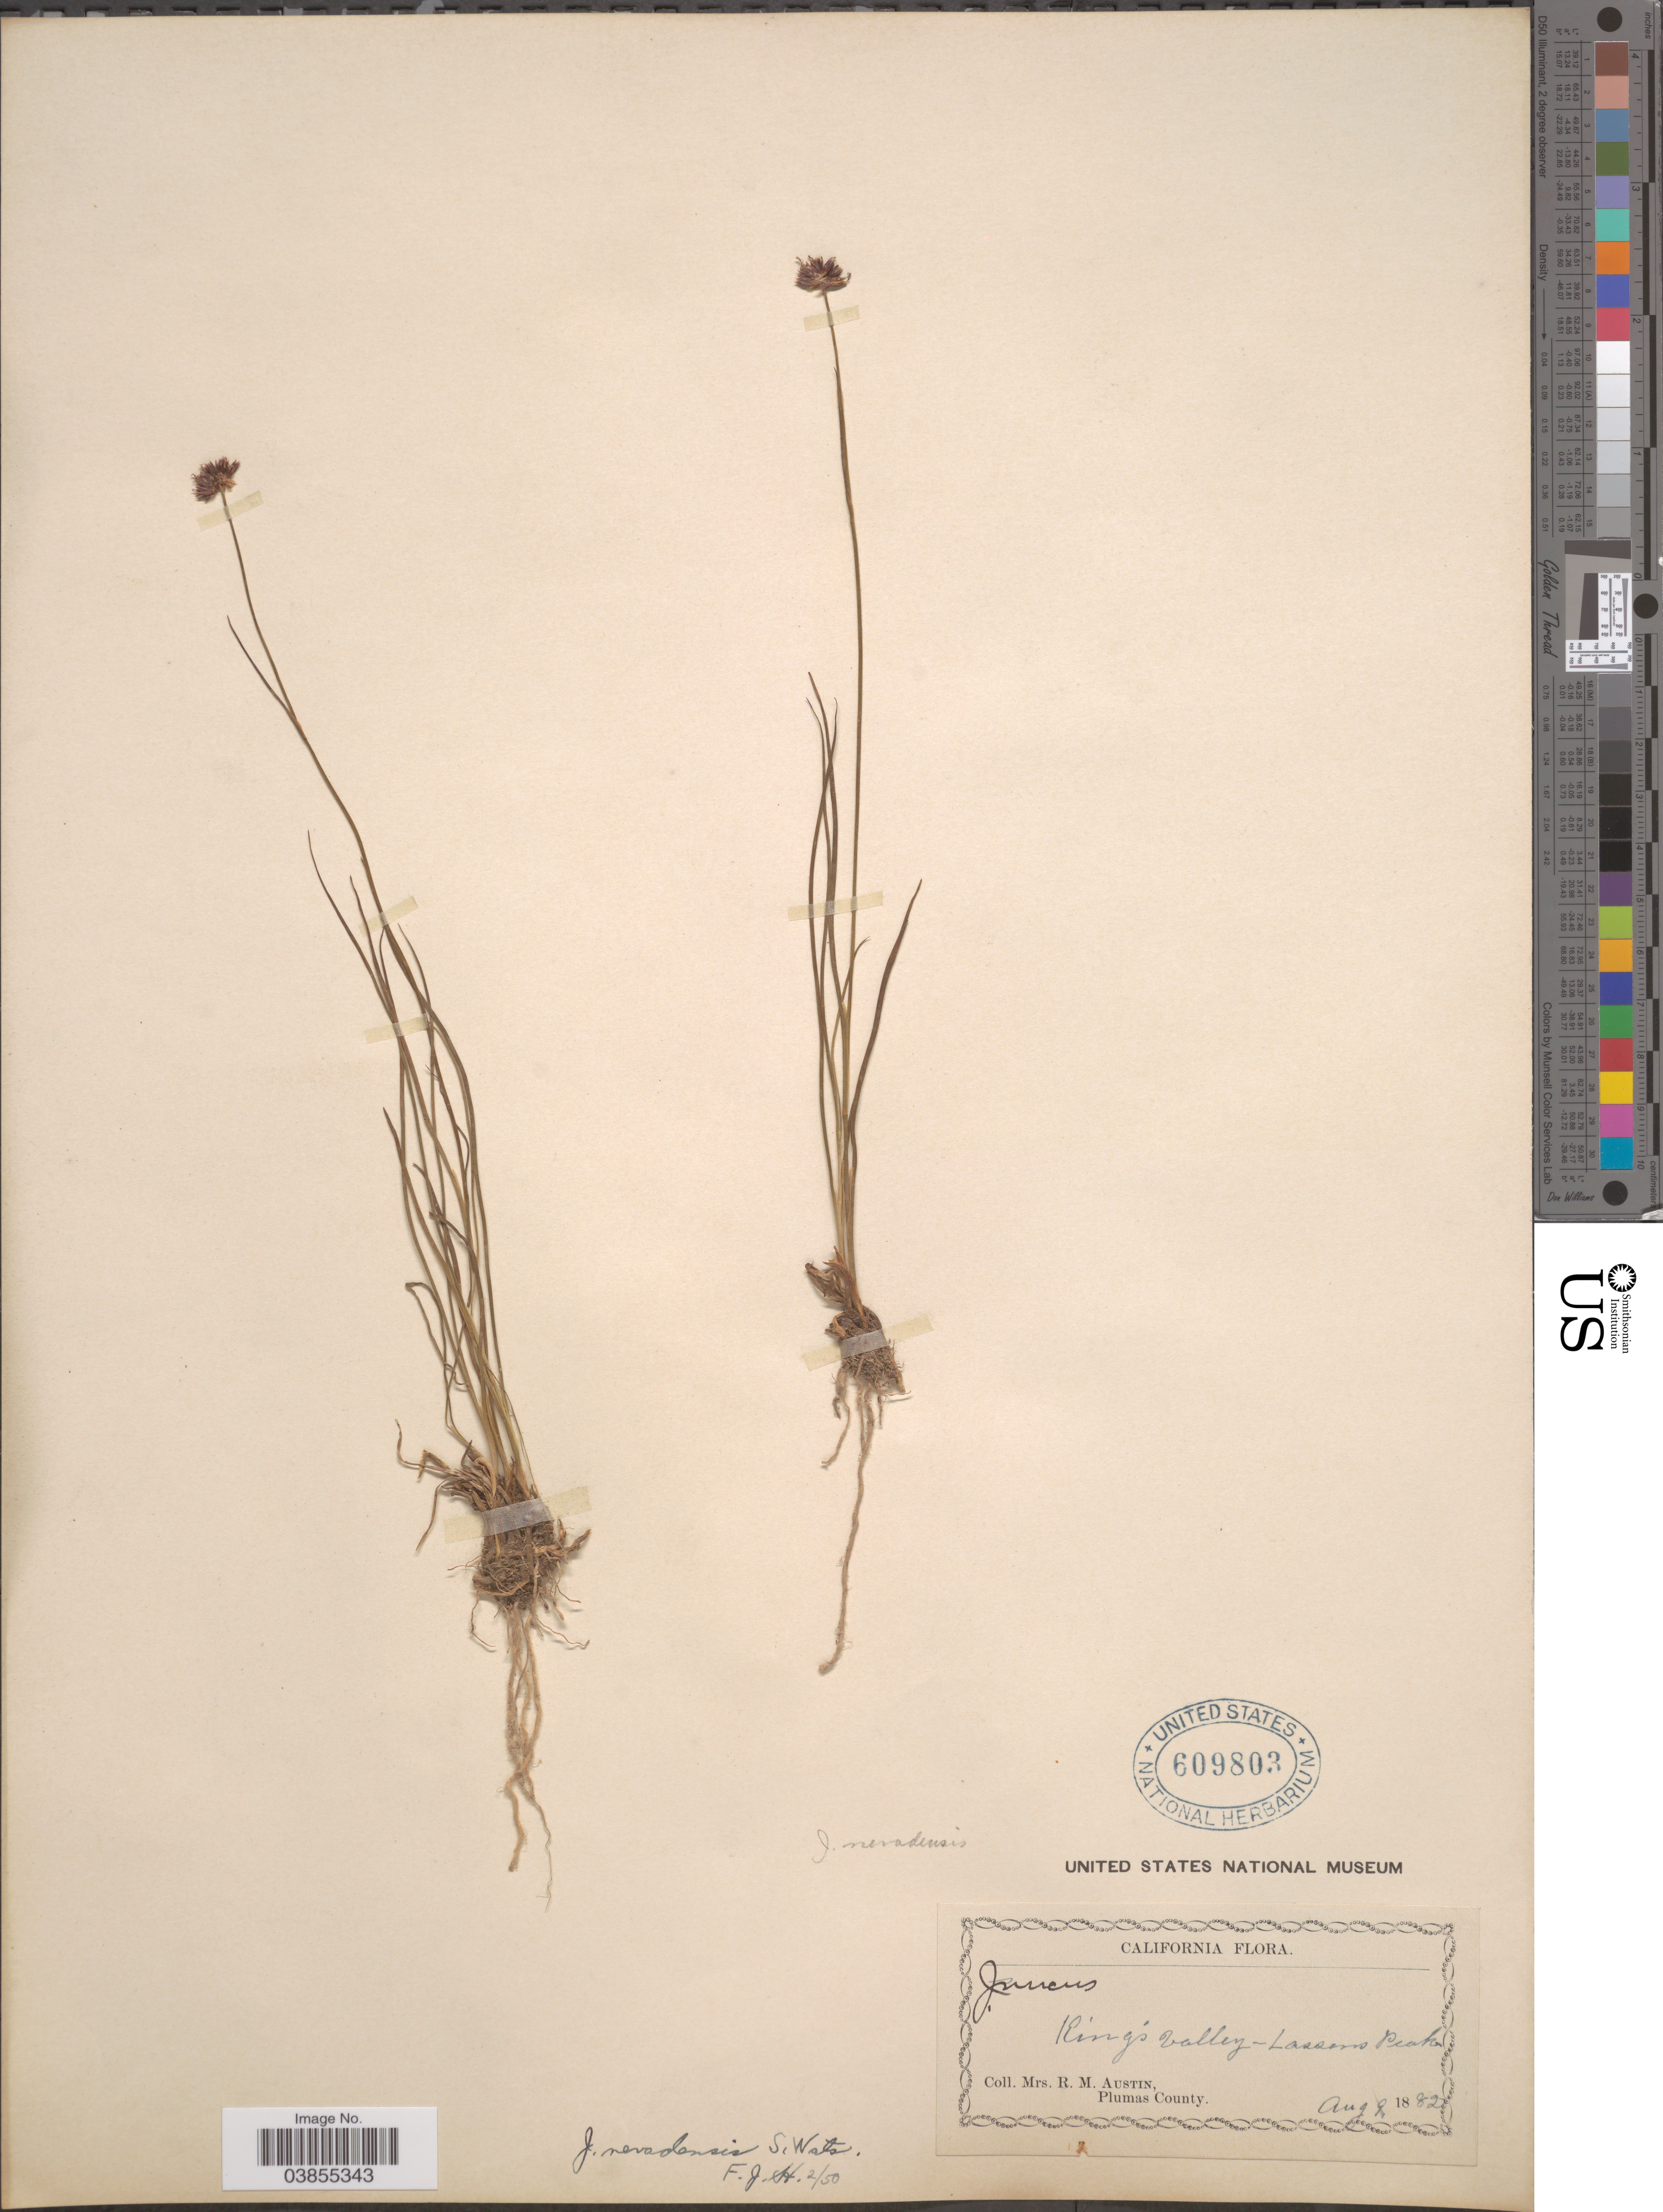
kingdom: Plantae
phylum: Tracheophyta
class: Liliopsida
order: Poales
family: Juncaceae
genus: Juncus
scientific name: Juncus nevadensis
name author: S. Watson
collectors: R. Austin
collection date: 1882-08-09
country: United States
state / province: California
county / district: Plumas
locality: King's Valley - Lassens Peak. Plumas County.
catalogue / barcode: US 609803